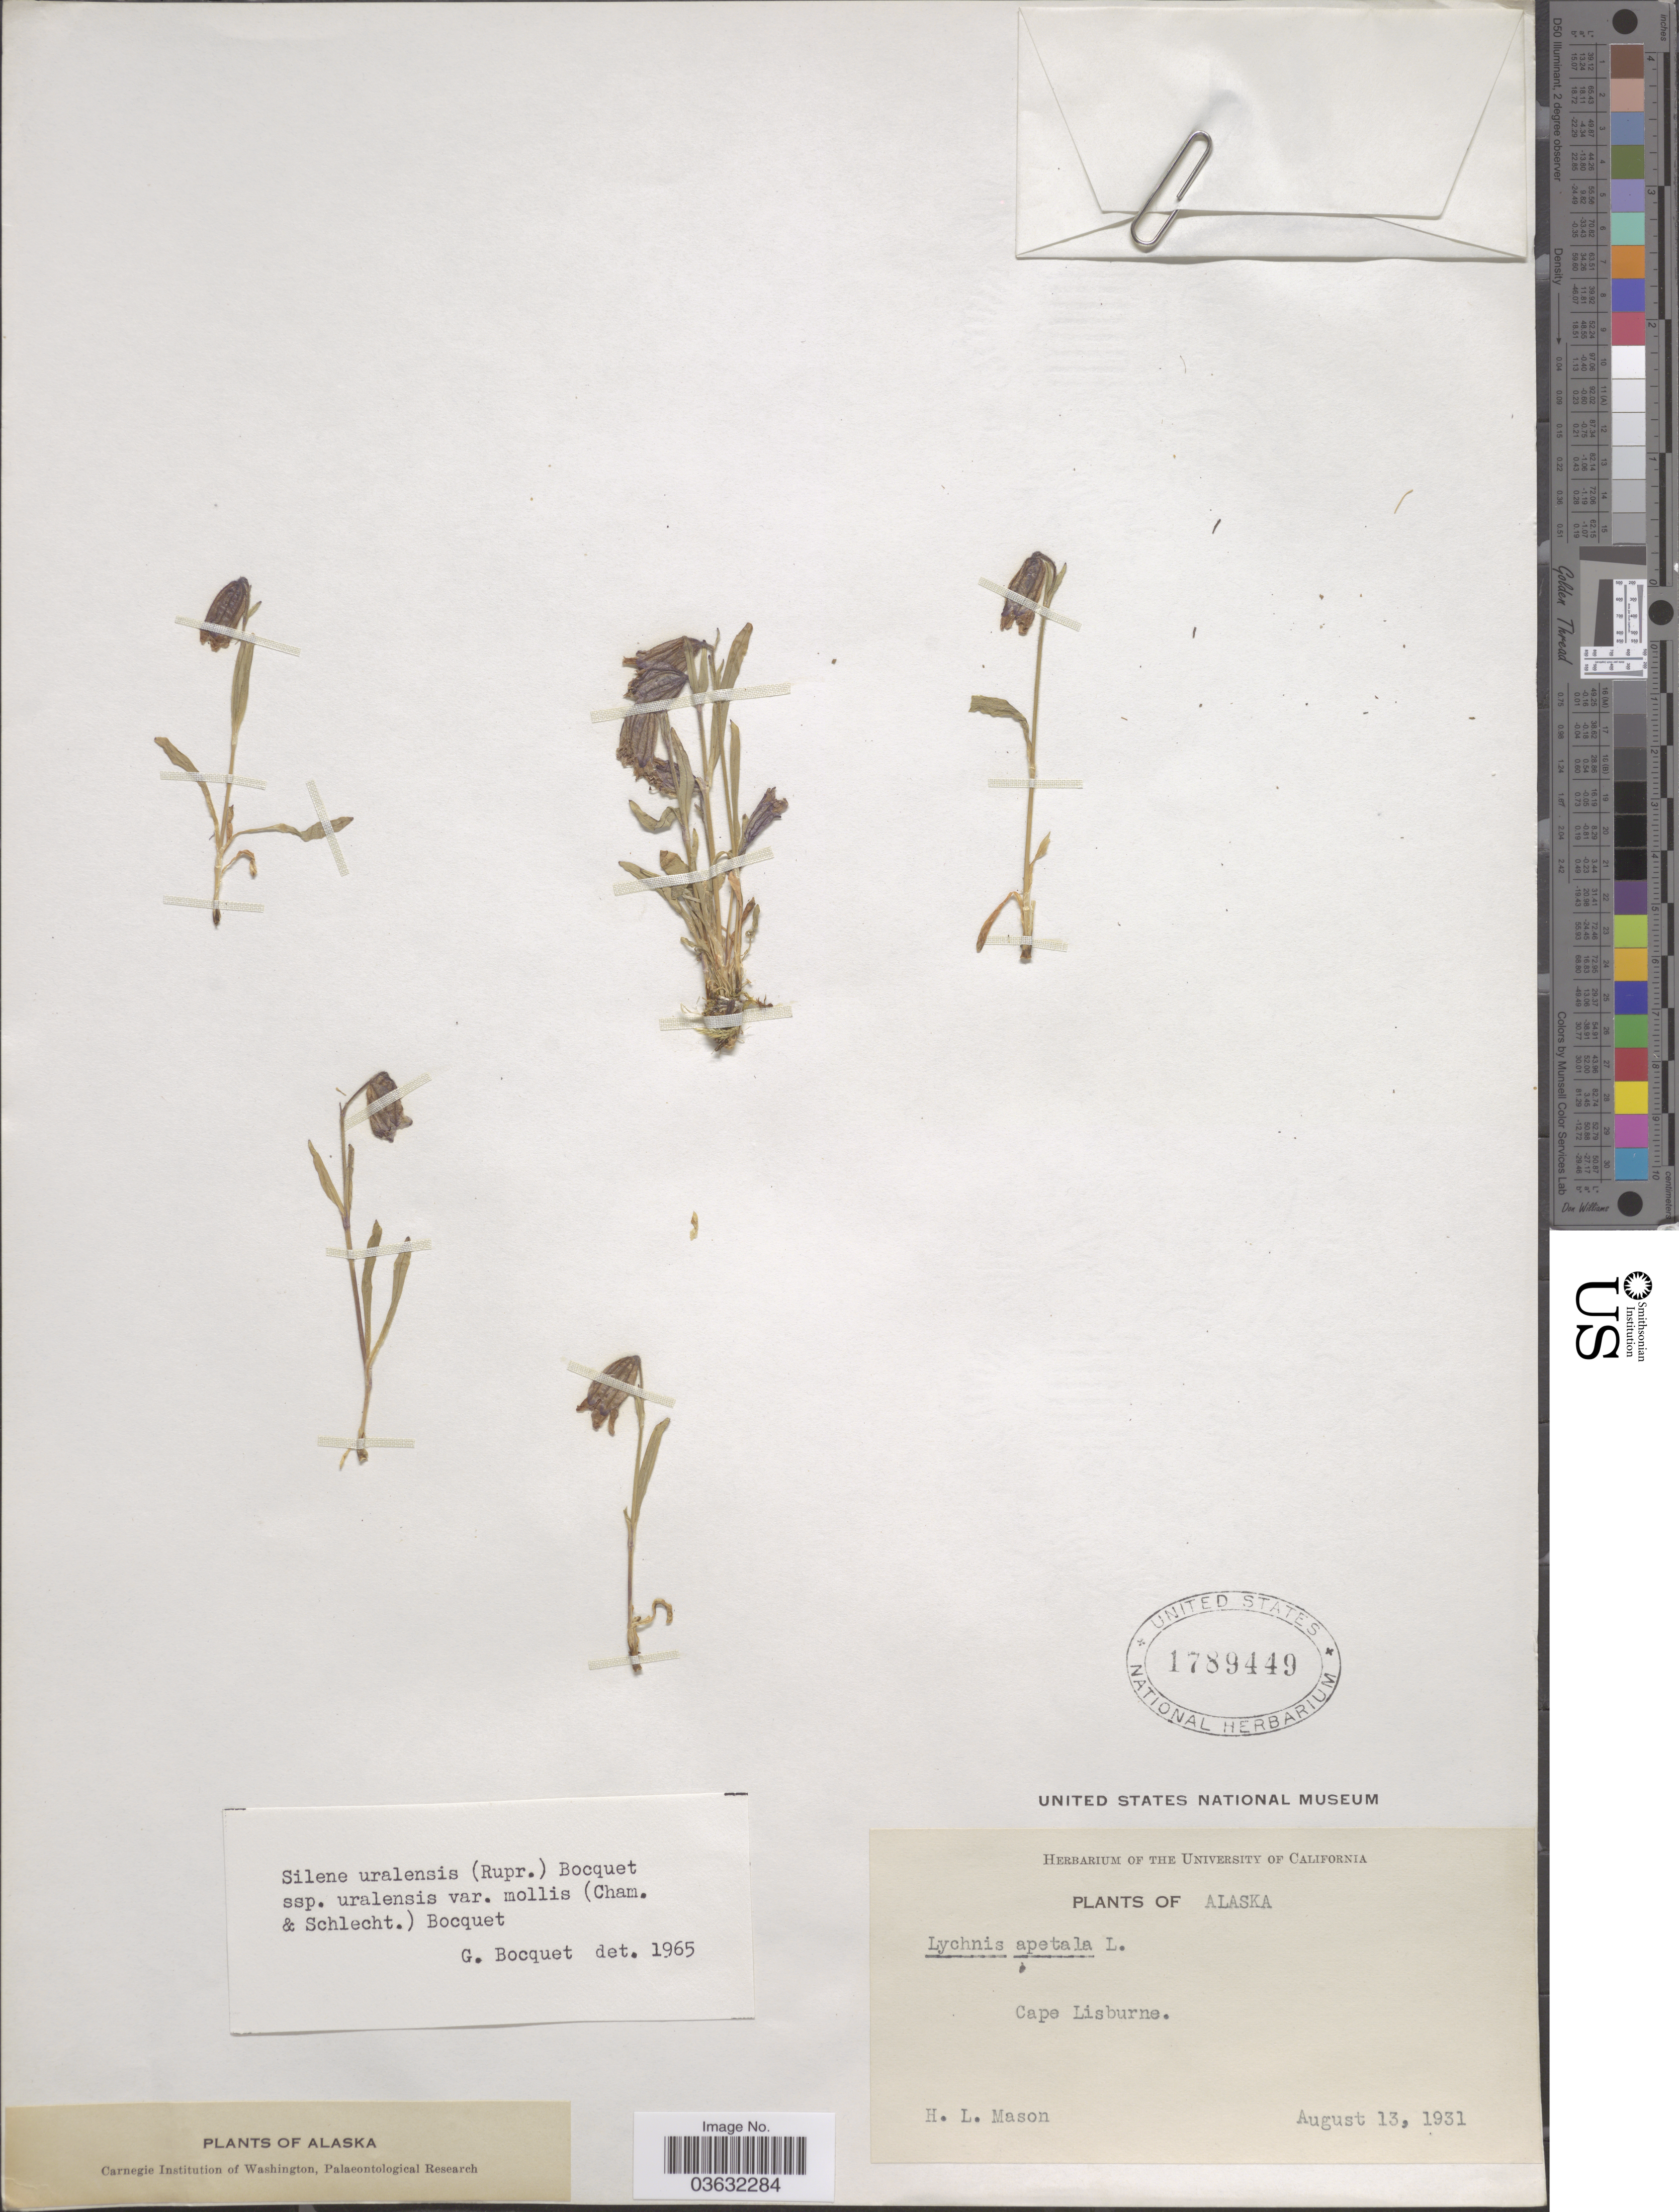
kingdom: Plantae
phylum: Tracheophyta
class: Magnoliopsida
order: Caryophyllales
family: Caryophyllaceae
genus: Silene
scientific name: Silene uralensis var. mollis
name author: (Cham. & Schltdl.) Bocquet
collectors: H. L. Mason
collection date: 1931-08-13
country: United States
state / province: Alaska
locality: Cape Lisburne.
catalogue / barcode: US 1789449